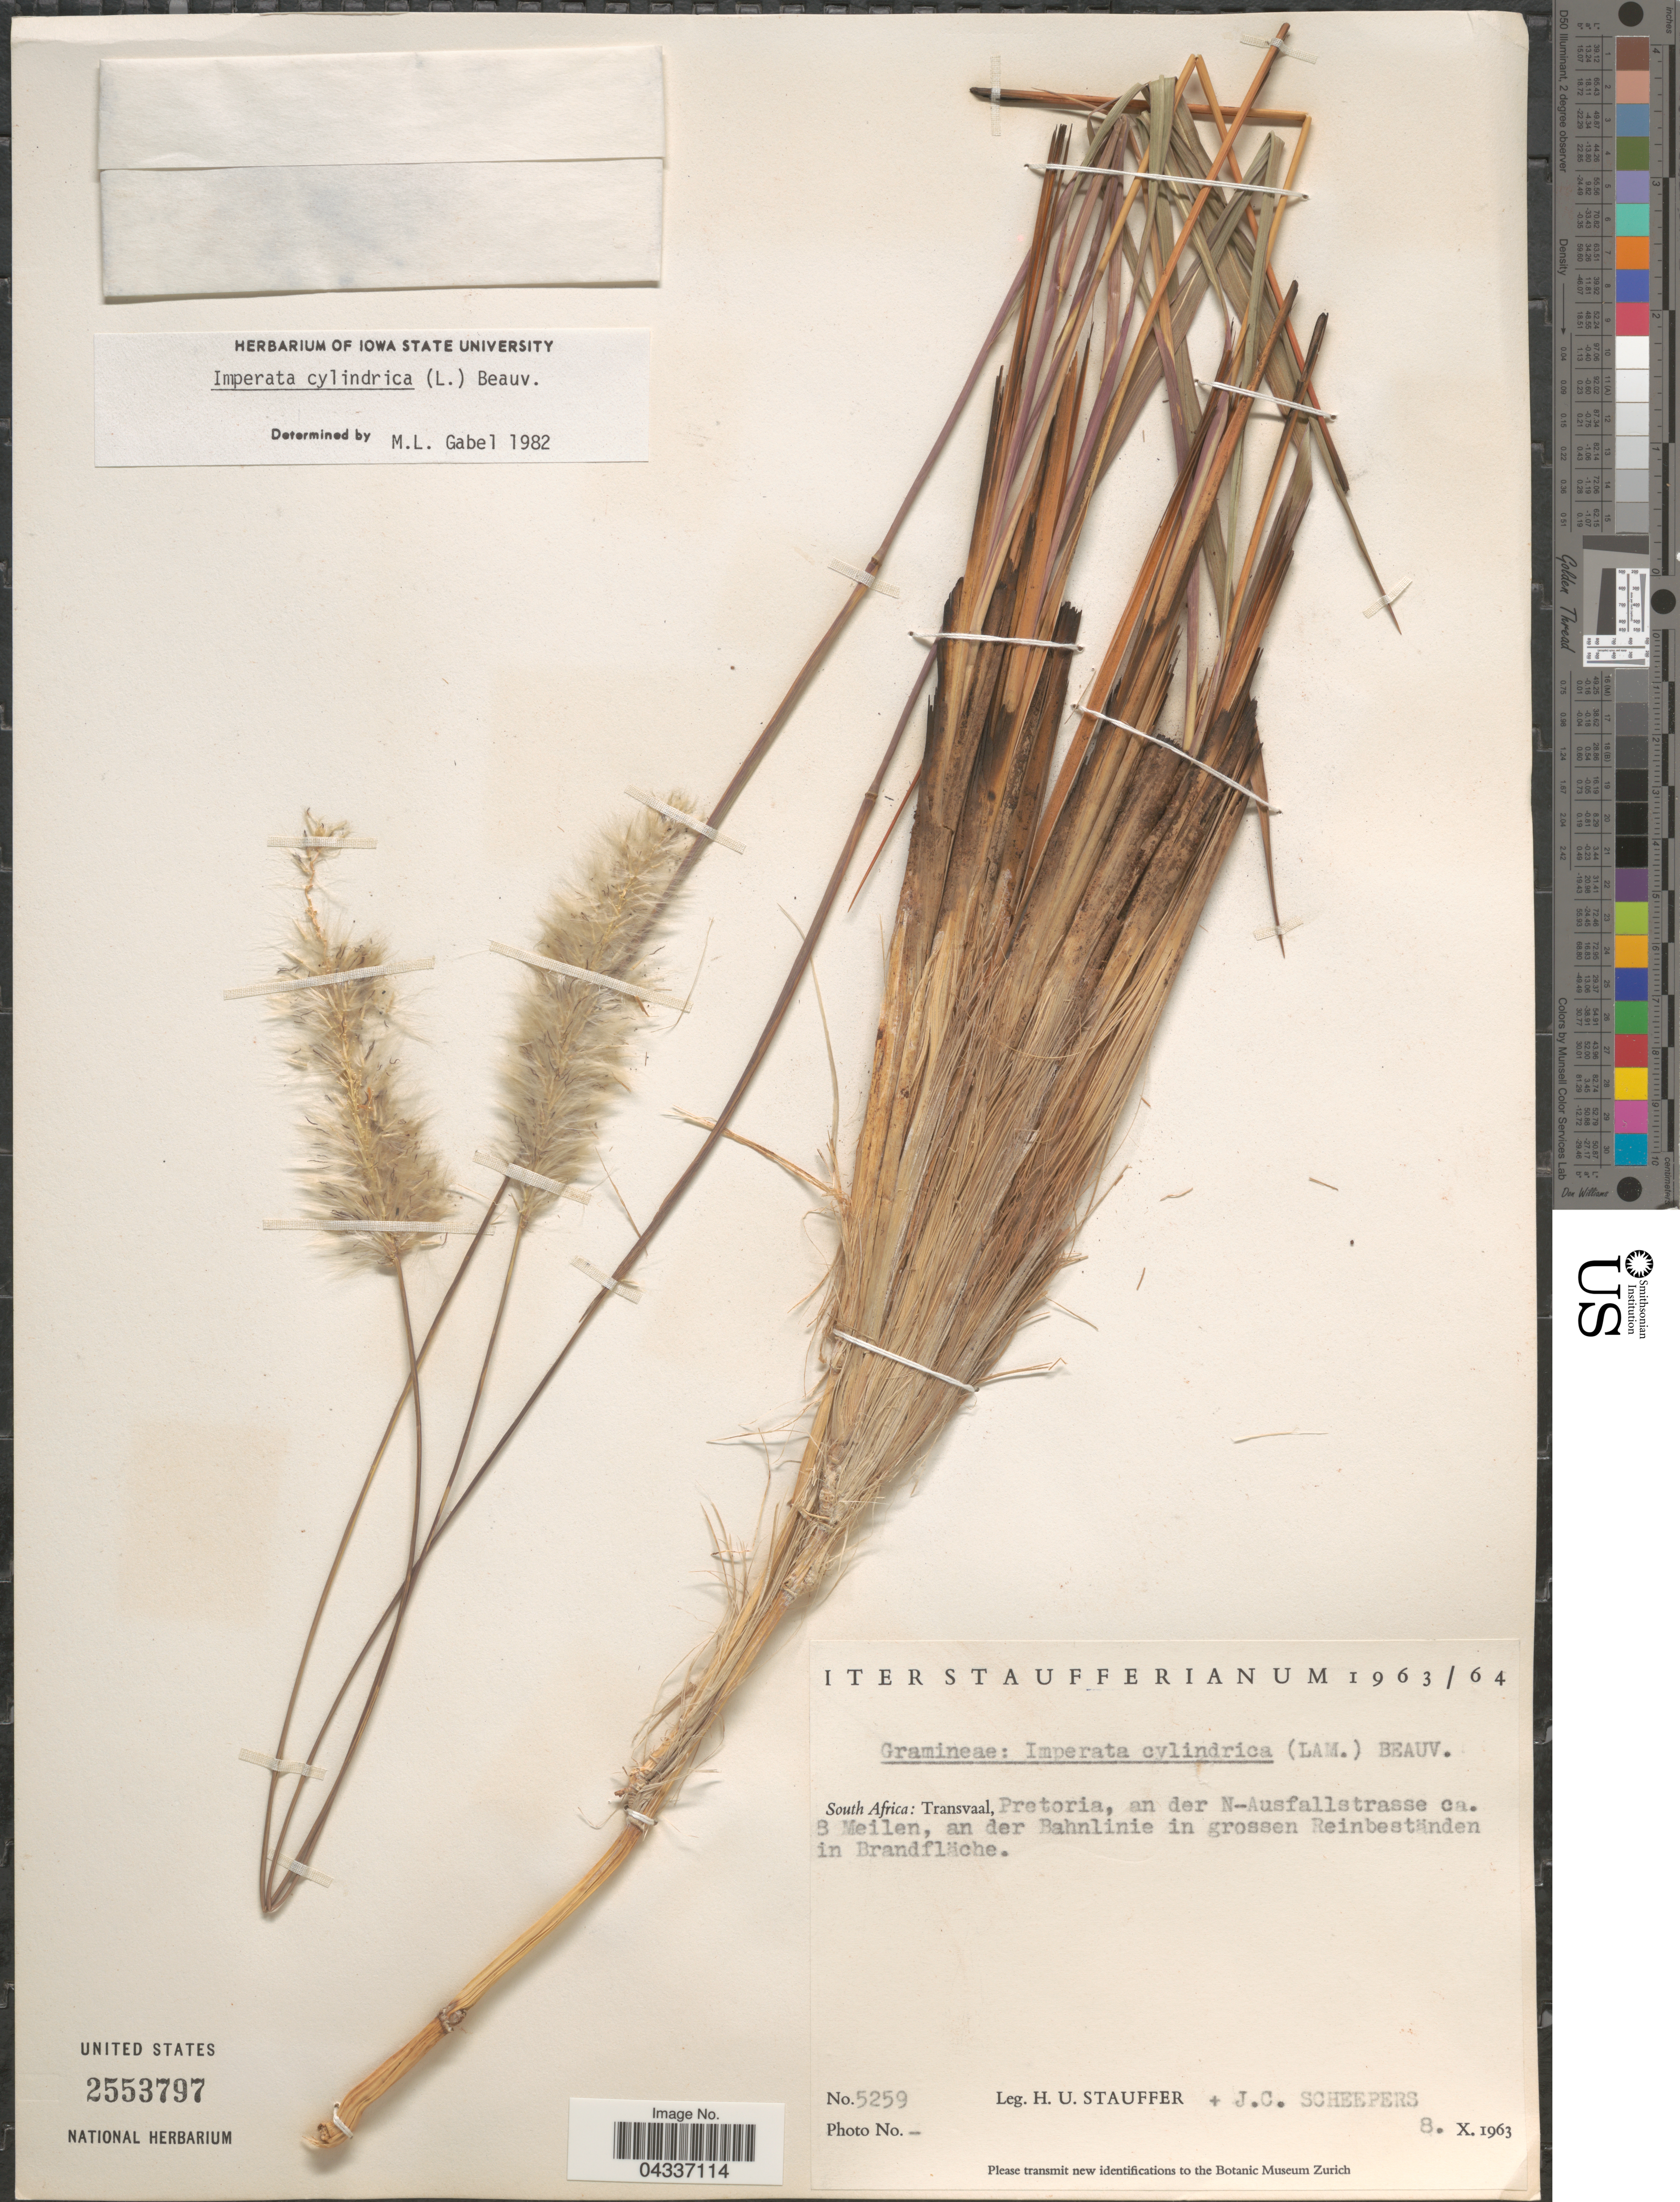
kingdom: Plantae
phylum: Tracheophyta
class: Liliopsida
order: Poales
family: Poaceae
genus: Imperata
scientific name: Imperata cylindrica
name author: (L.) P. Beauv.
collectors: H. U. Stauffer & J. Scheepers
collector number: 5259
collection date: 1963-10-08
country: South Africa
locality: Iter Staufferianum 1963/64. Transvaal, Pretoria, an der N-Ausfallstrasse ca. 8 Meilen, an der Bahnlinie in grossen Reinbeständen in Brandfläche.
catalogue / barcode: US 2553797